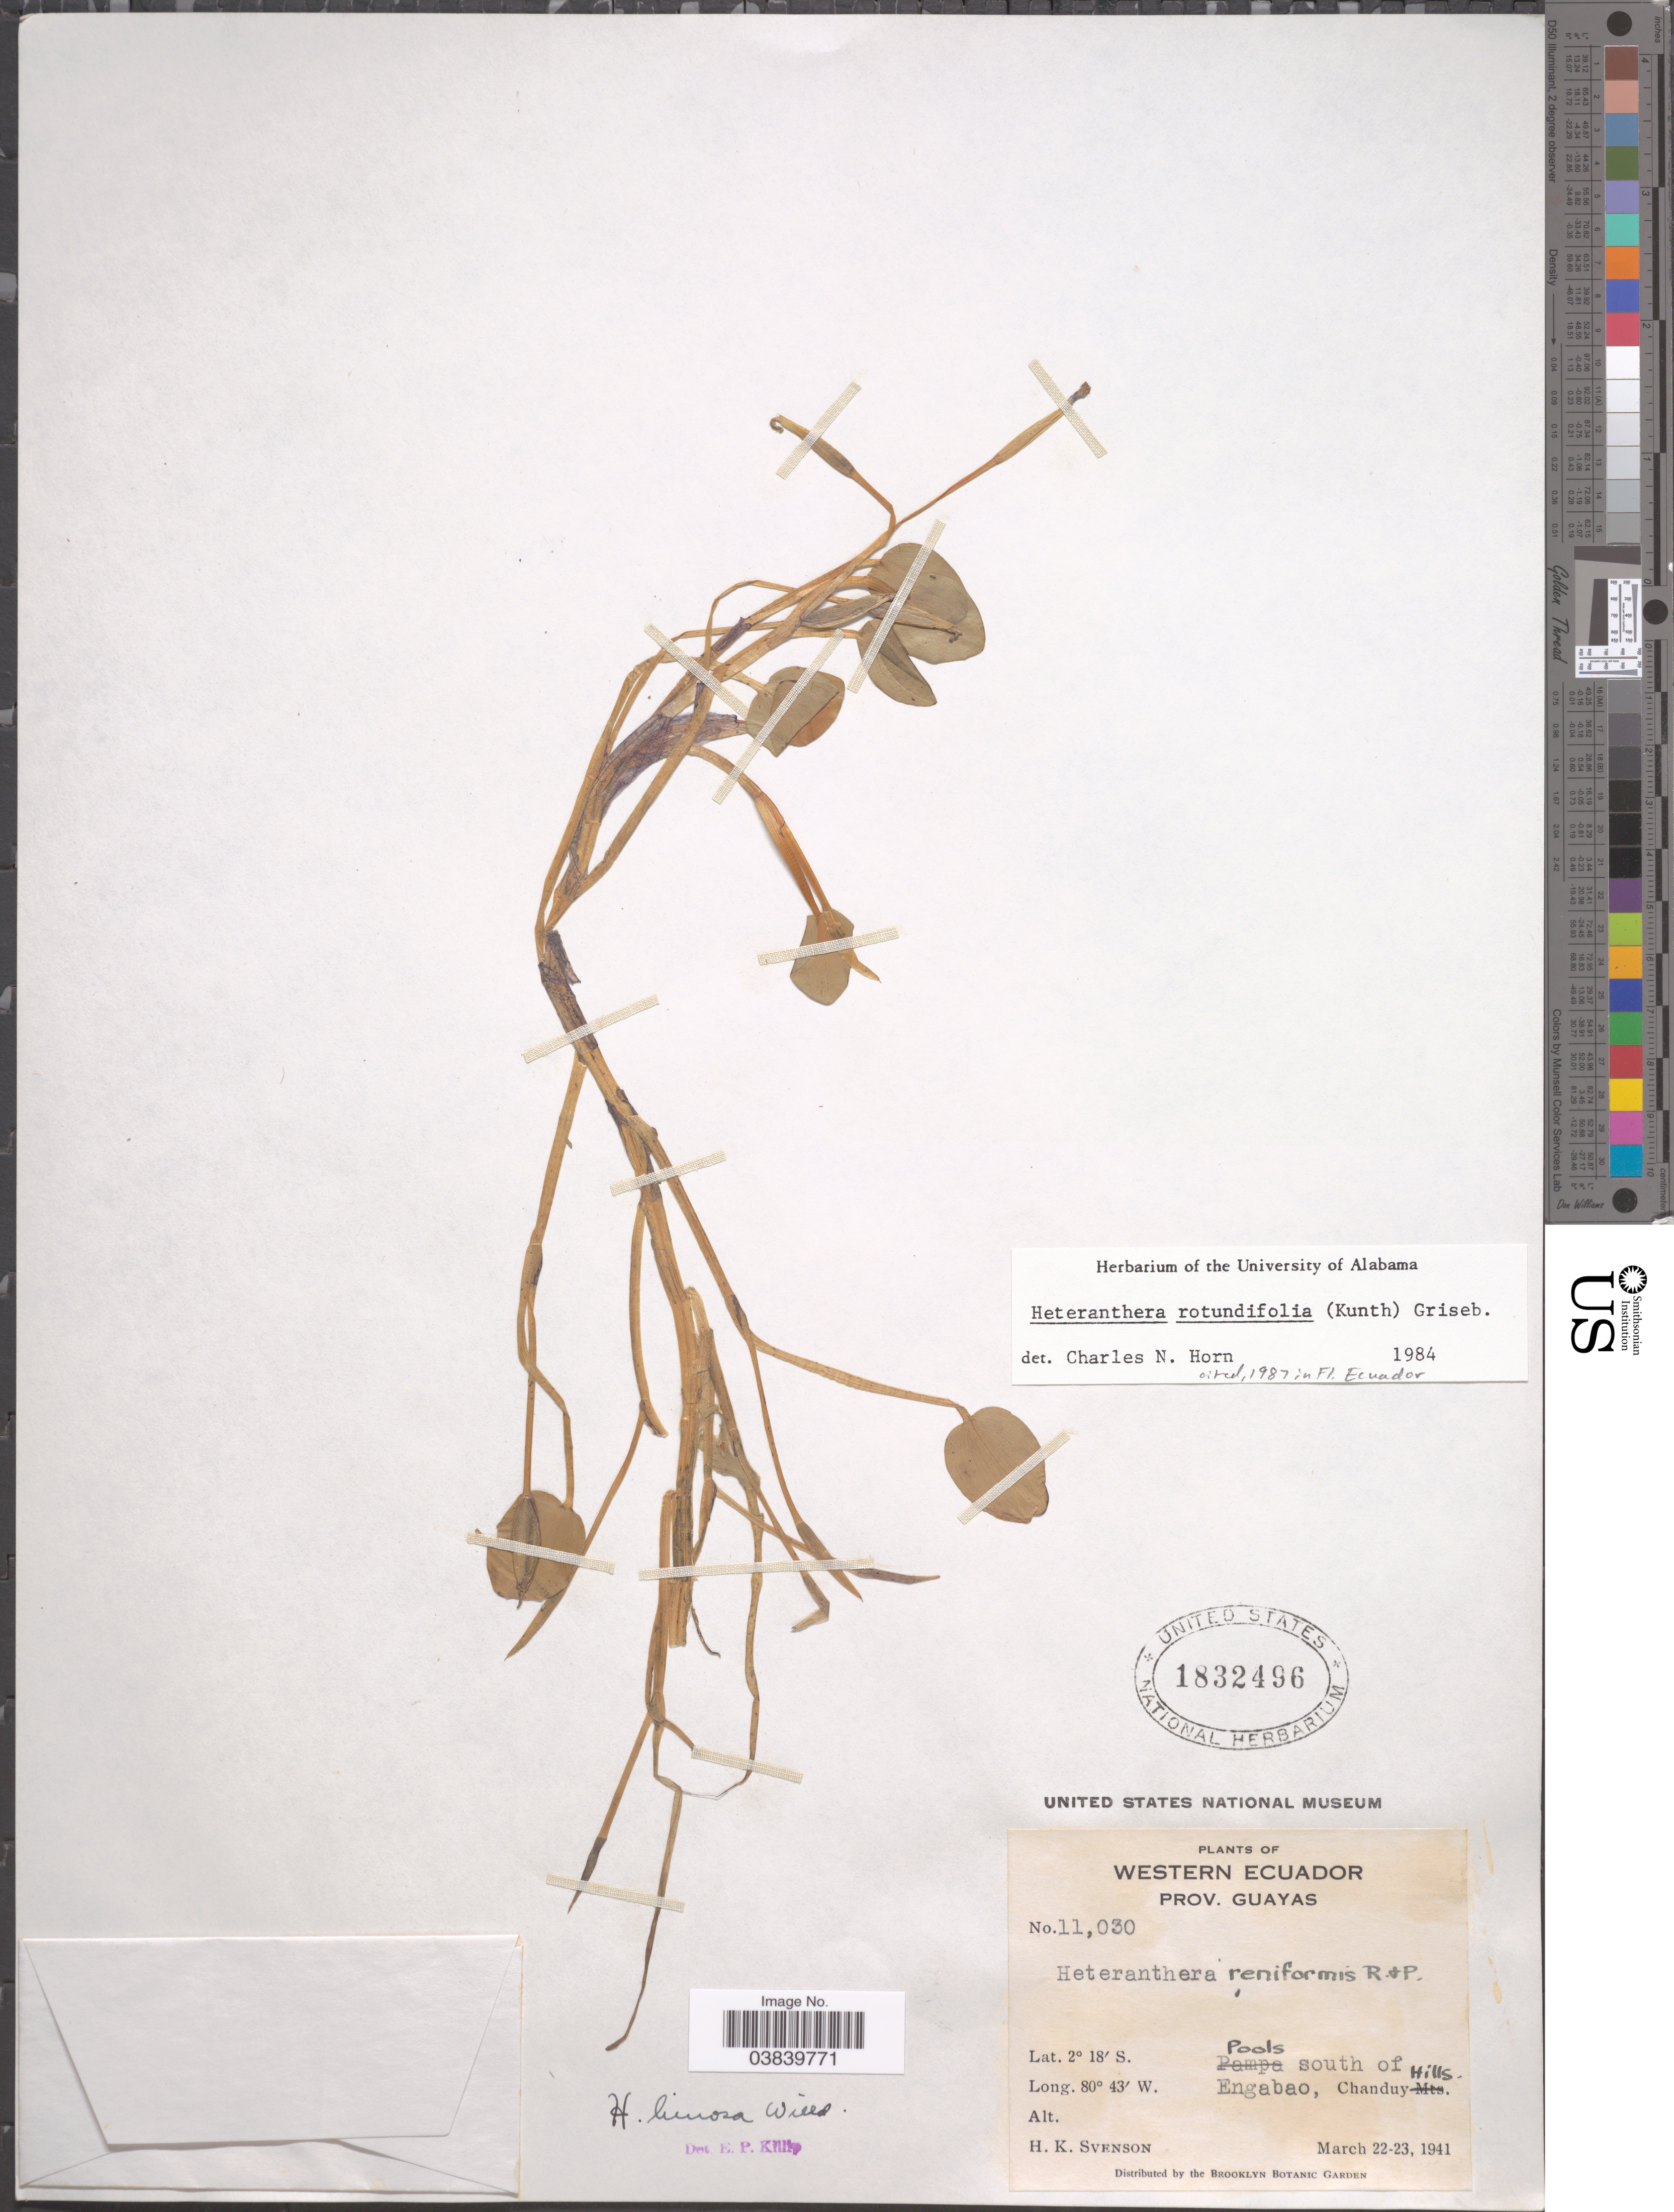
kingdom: Plantae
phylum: Tracheophyta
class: Liliopsida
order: Commelinales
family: Pontederiaceae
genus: Heteranthera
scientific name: Heteranthera rotundifolia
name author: (Kunth) Griseb.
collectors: H. K. Svenson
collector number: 11030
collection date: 1941-03-22/1941-03-23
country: Ecuador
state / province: Guayas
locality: Western Ecuador. Pools south of Engabao, Chanduy Hills.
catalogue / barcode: US 1832496